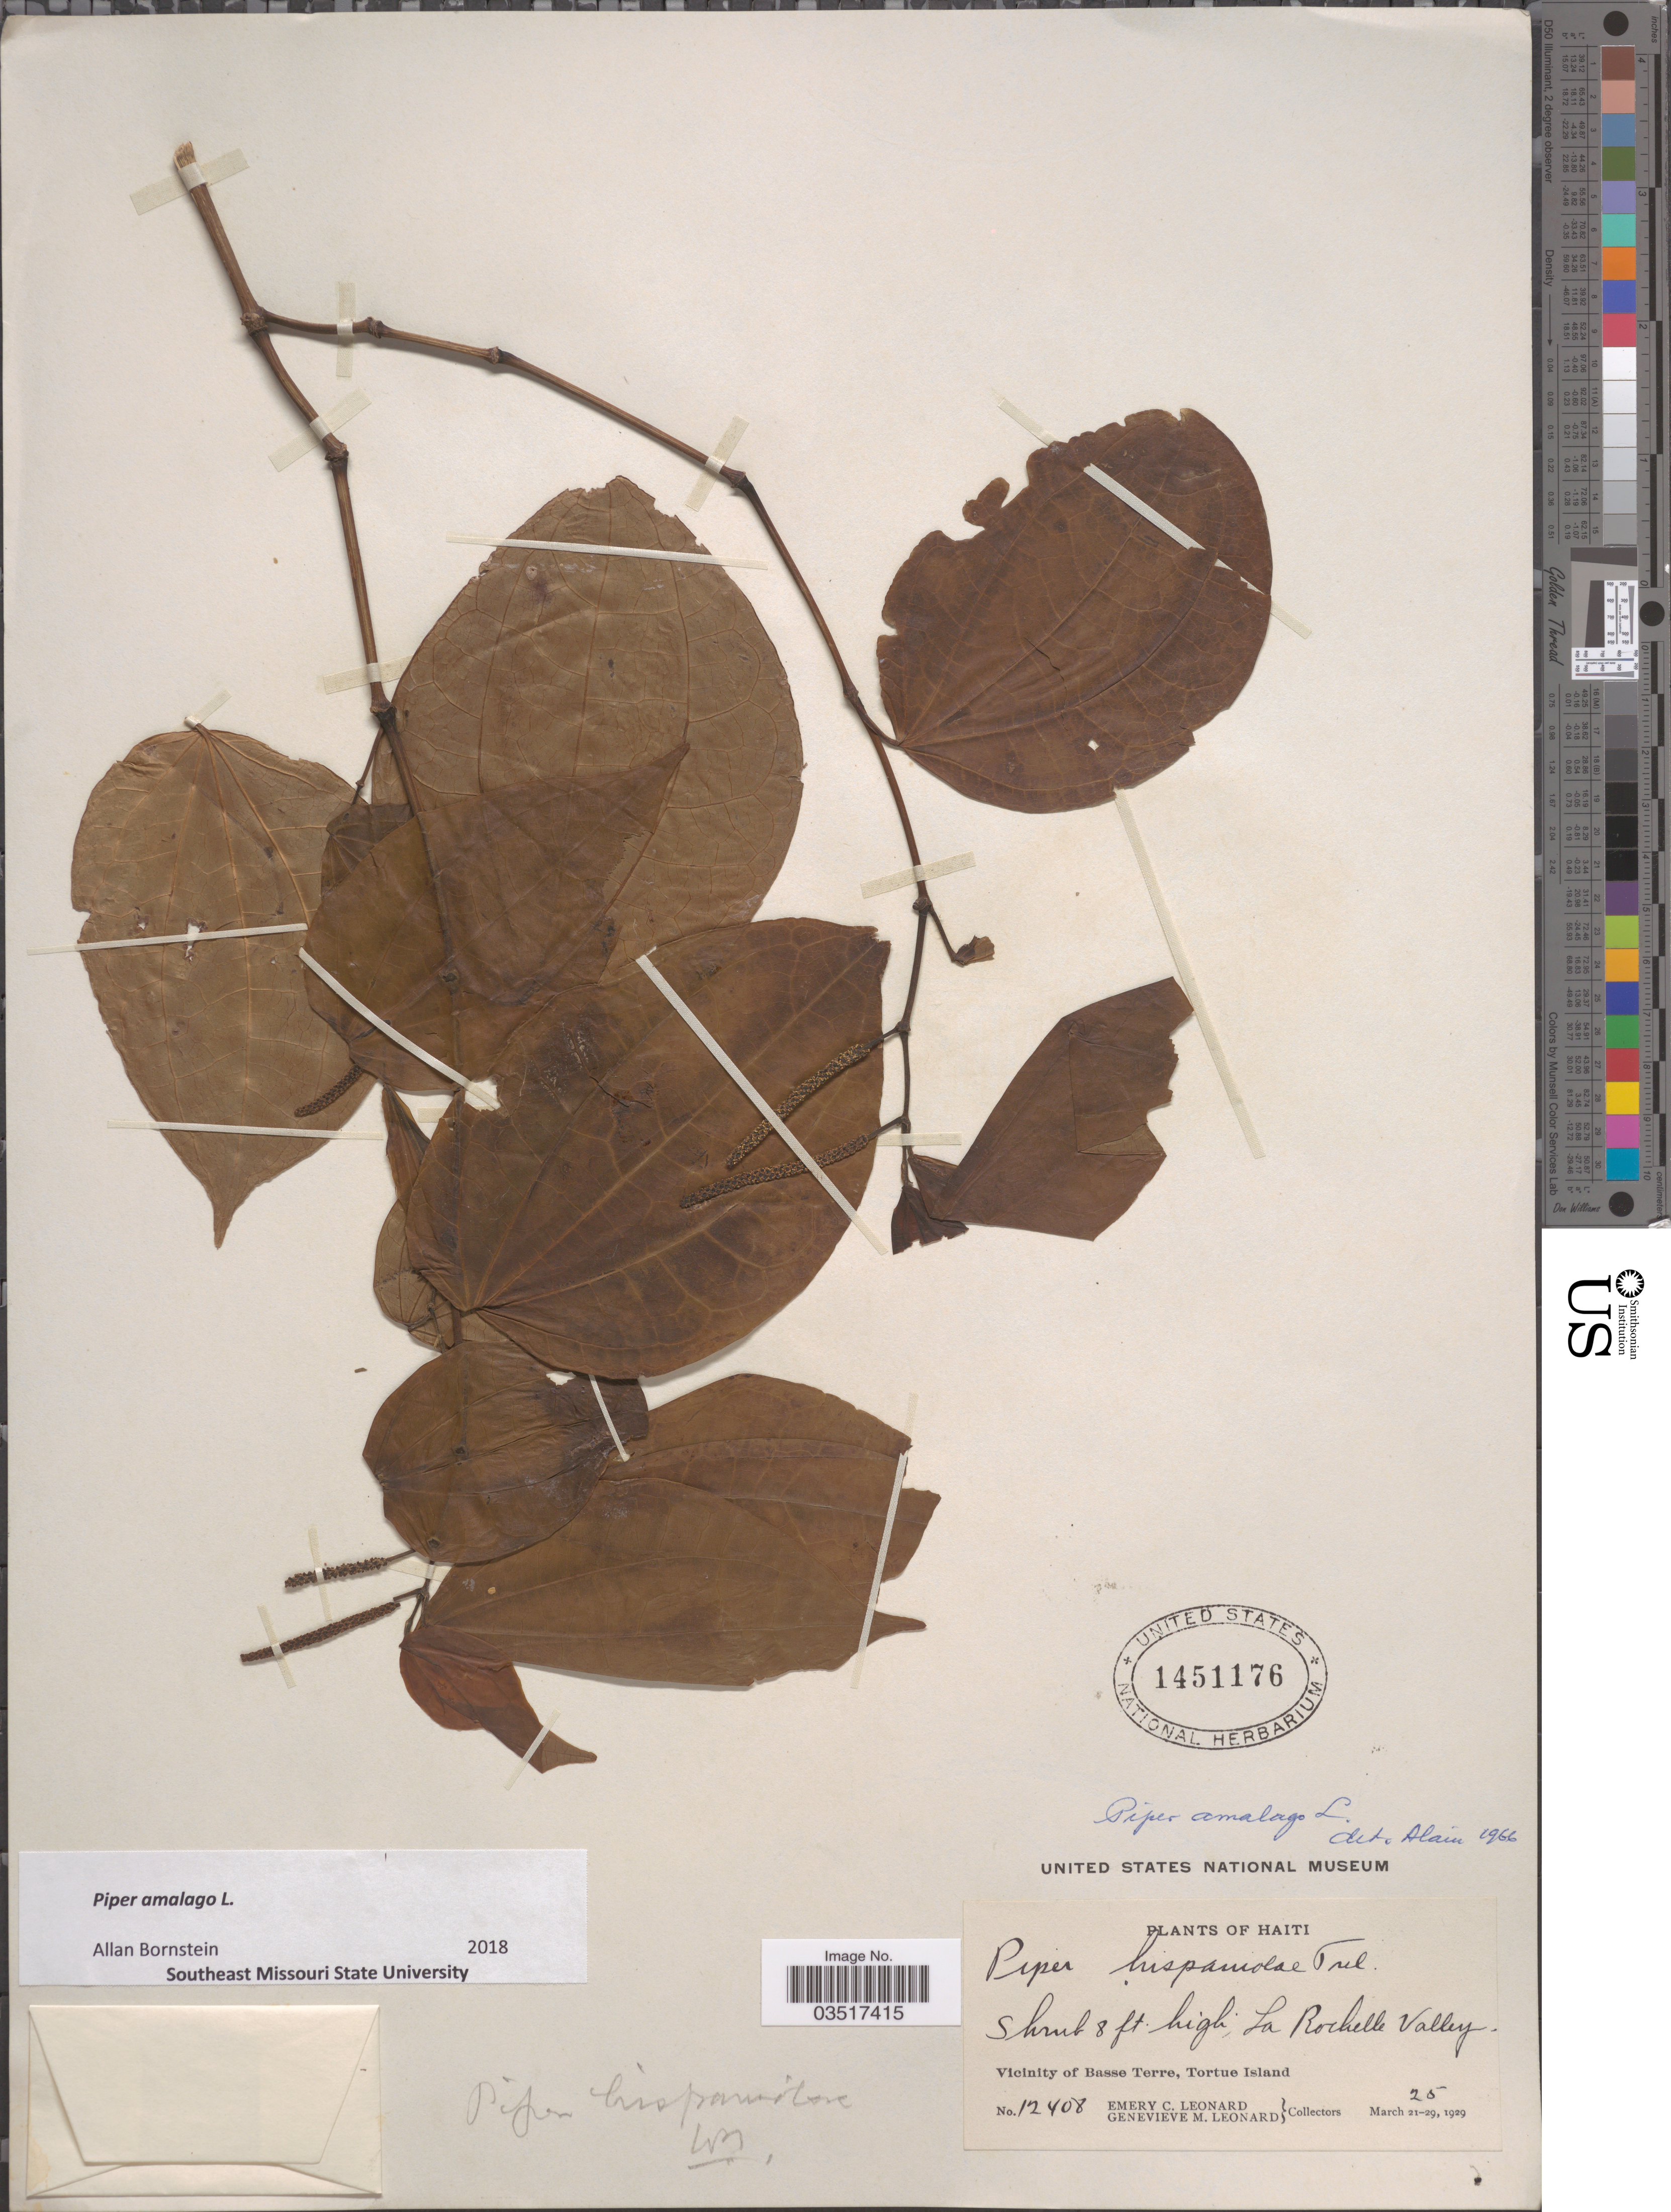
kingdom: Plantae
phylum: Tracheophyta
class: Magnoliopsida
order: Piperales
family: Piperaceae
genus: Piper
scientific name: Piper amalago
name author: L.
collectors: E. C. Leonard & G. M. Leonard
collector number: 12408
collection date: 1929-03-25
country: Haiti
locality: La Rochelle Valley. Vicinity of Basse Terre, Tortue Island.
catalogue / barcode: US 1451176